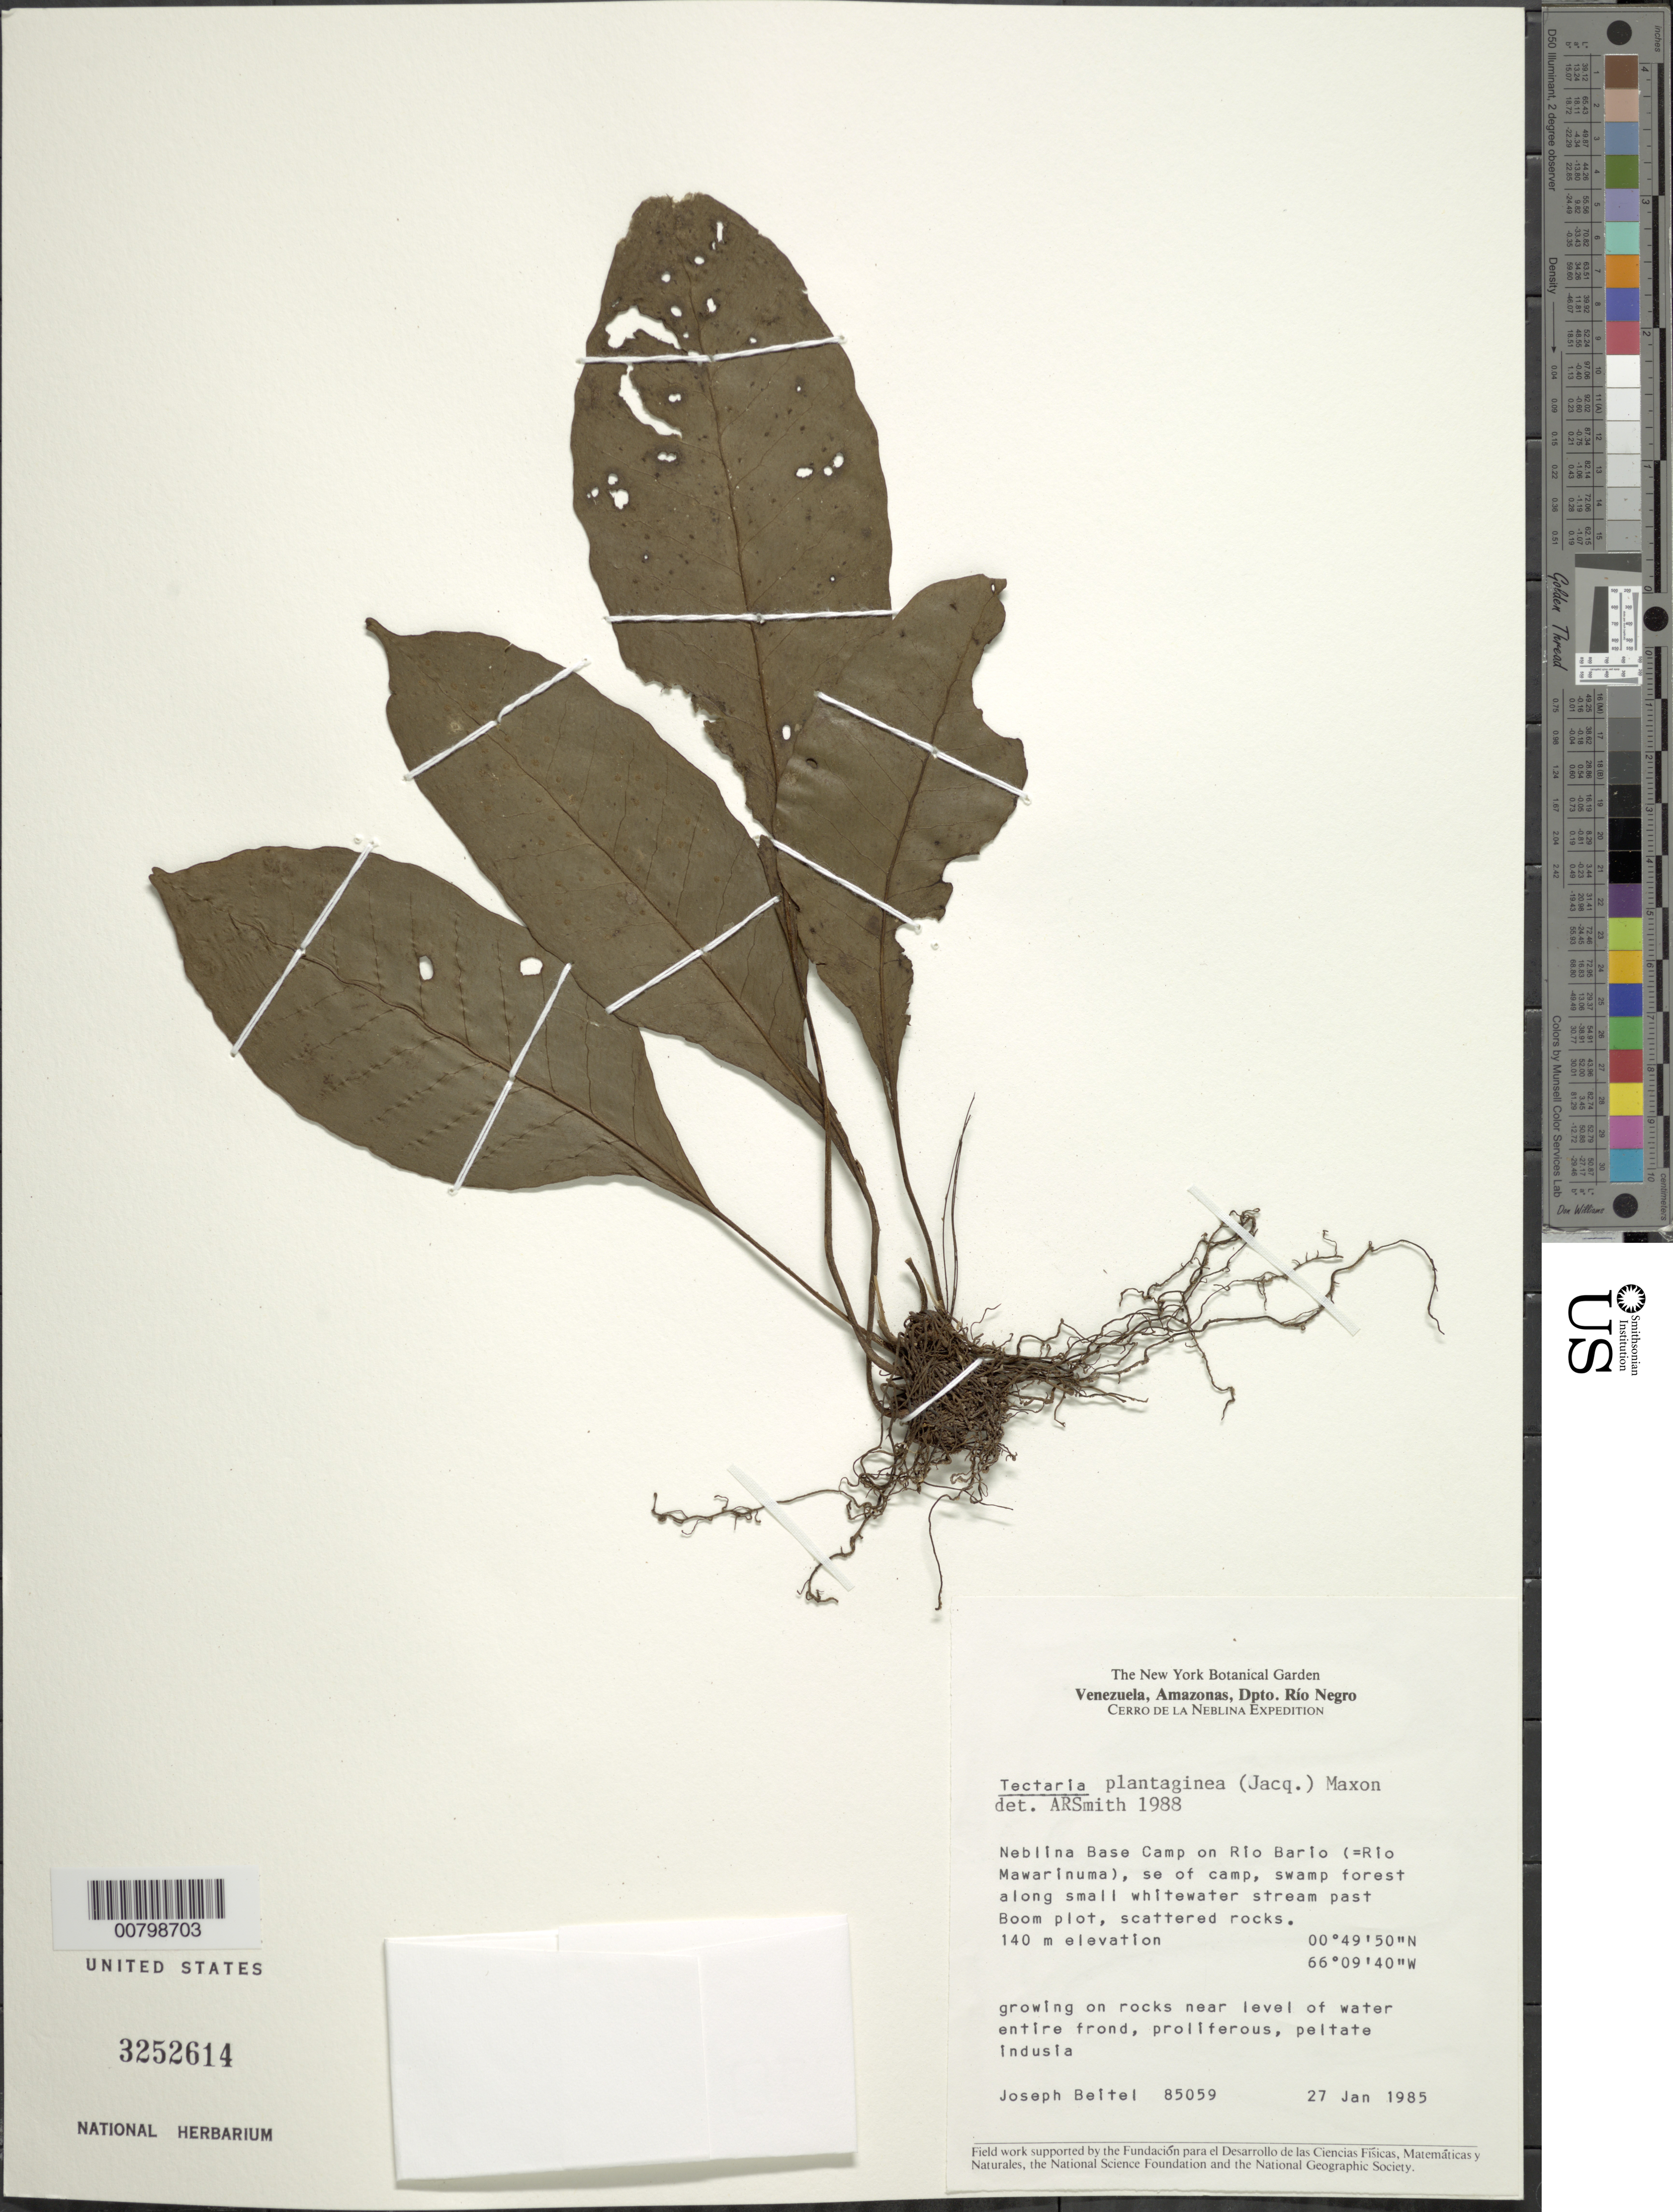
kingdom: Plantae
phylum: Tracheophyta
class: Polypodiopsida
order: Polypodiales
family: Tectariaceae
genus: Tectaria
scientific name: Tectaria plantaginea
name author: (Jacq.) Maxon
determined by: Smith, Alan R., (UC)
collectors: J. M. Beitel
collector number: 85059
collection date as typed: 27-Jan-85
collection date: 1985-01-27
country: Venezuela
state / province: Amazonas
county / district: Río Negro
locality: Neblina Base Camp on Río Barío (= Río Mawarinuma), SE of camp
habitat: Swamp forest along small whitewater stream, scattered rocks, growing on rocks near level of water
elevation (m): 140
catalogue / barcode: US 3252614